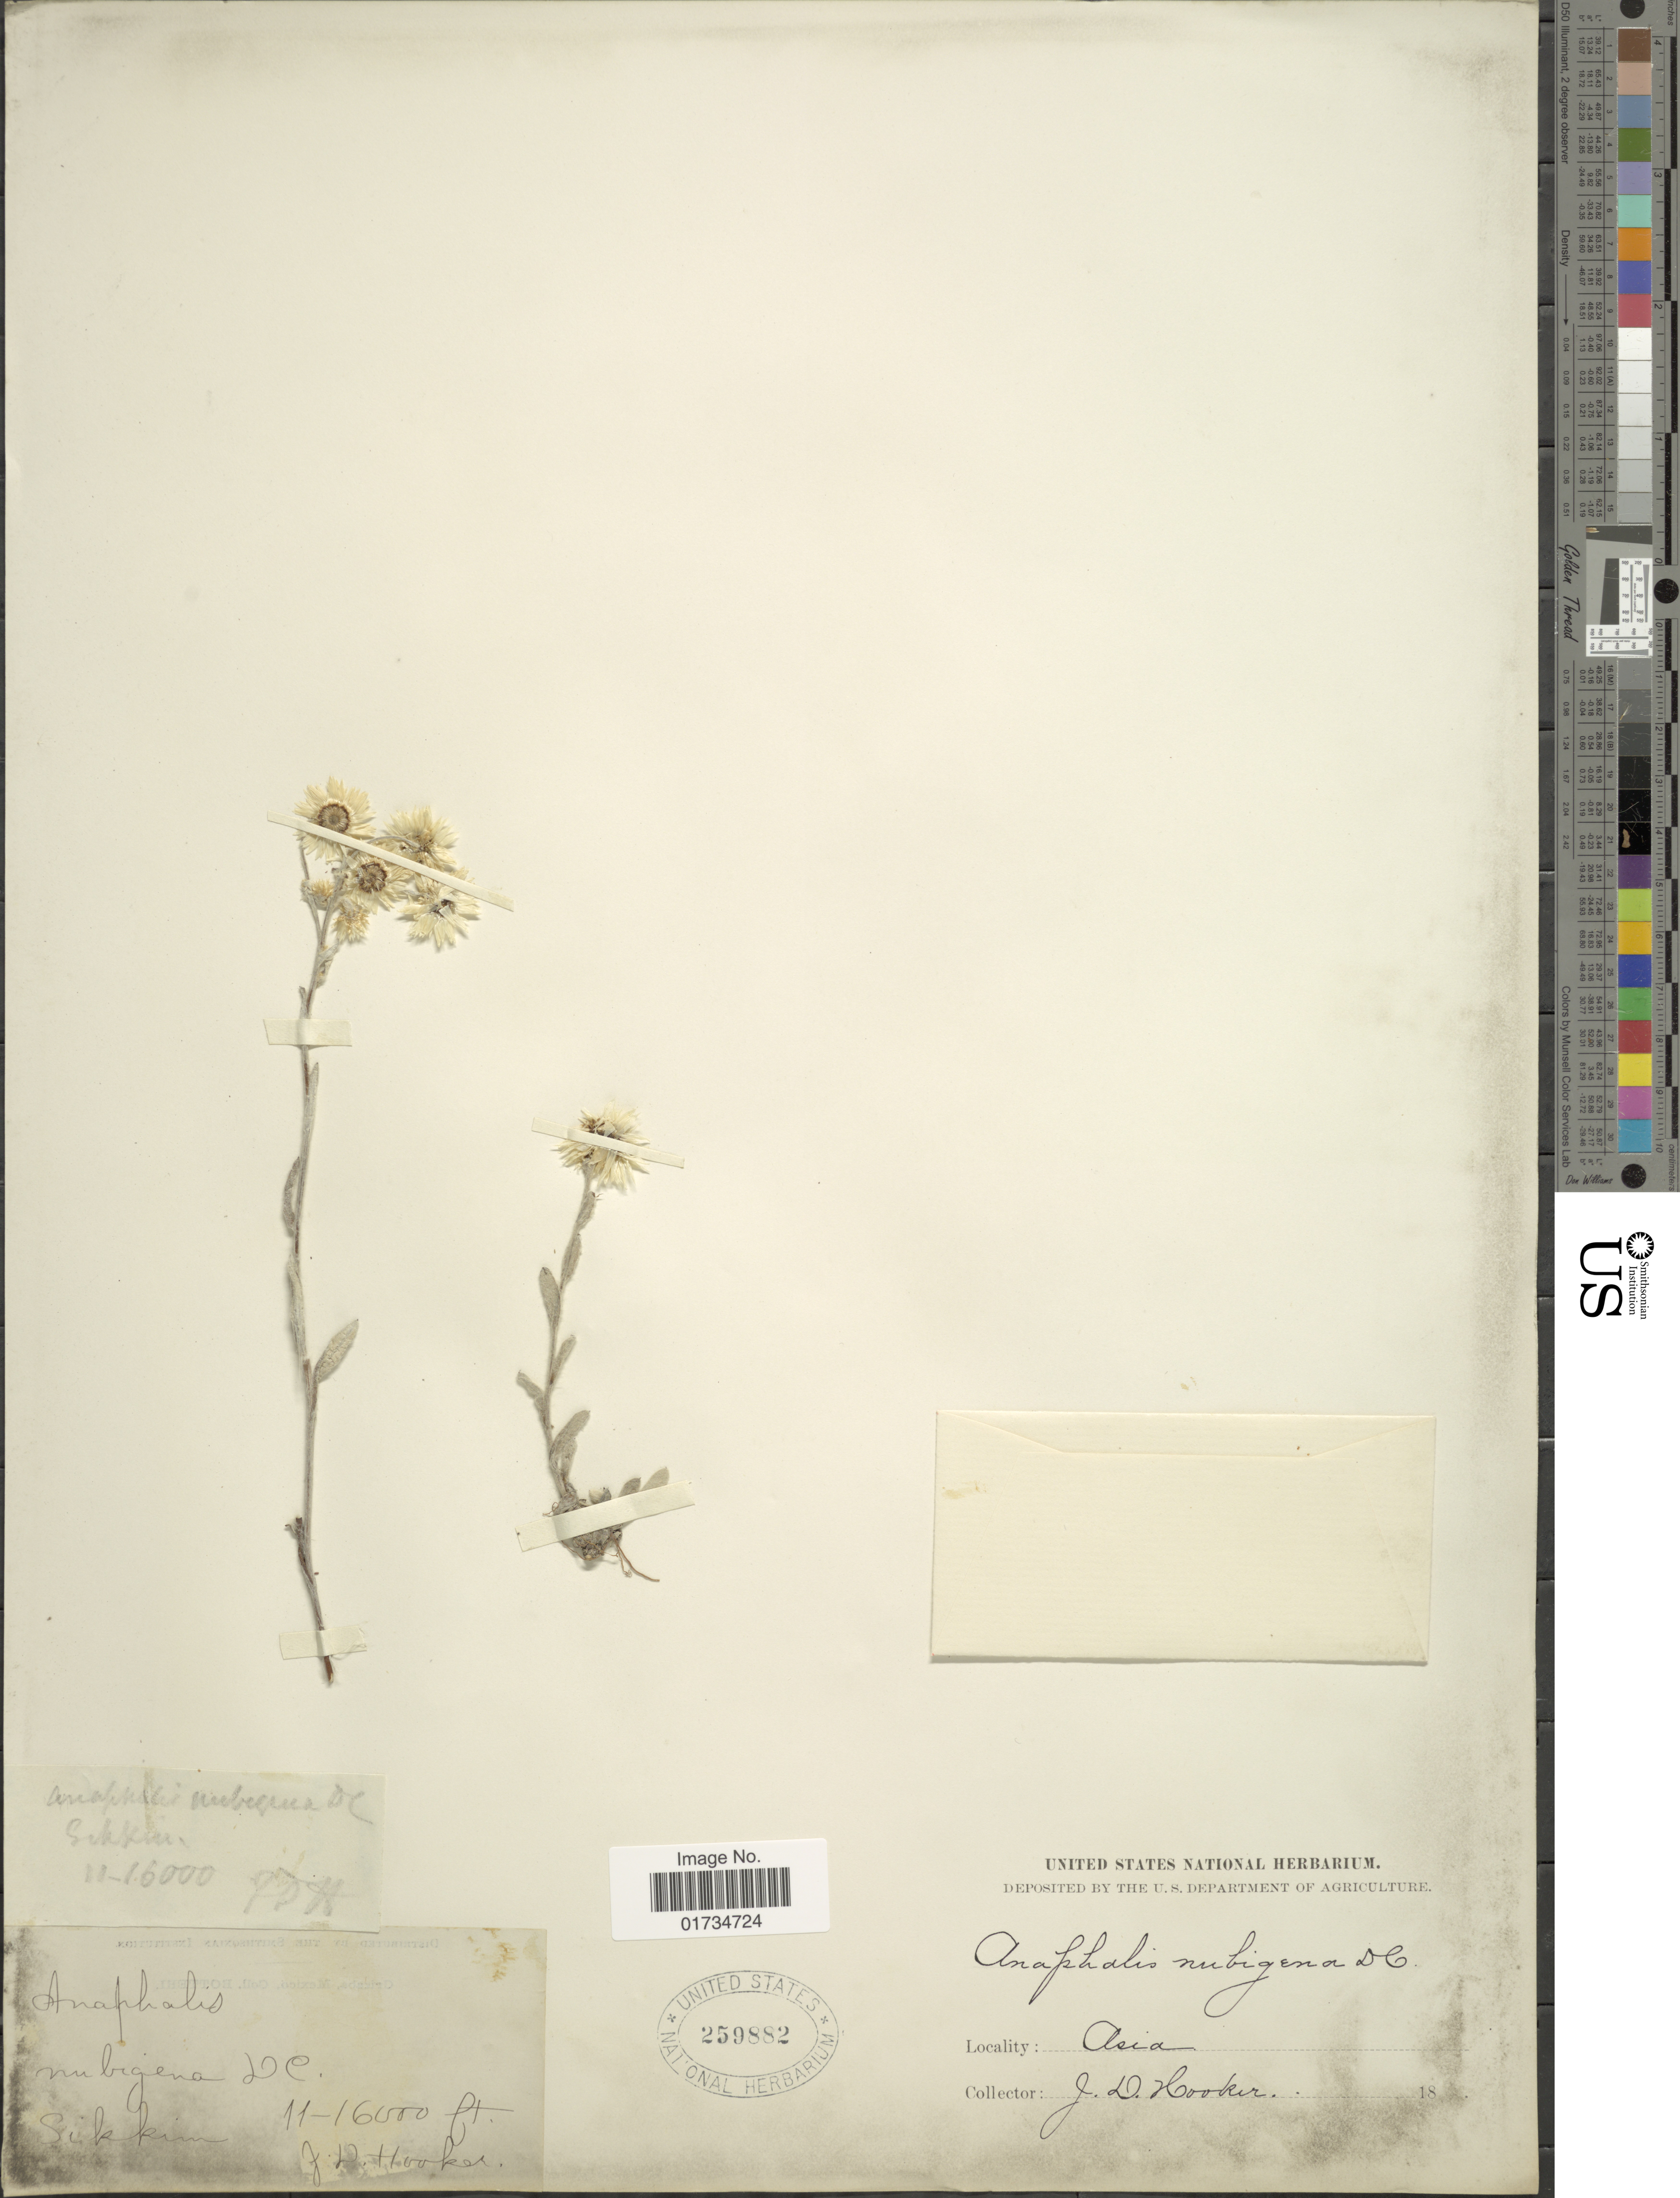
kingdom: Plantae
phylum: Tracheophyta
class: Magnoliopsida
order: Asterales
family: Asteraceae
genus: Anaphalis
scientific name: Anaphalis nubigena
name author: DC.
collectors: J. D. Hooker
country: India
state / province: Sikkim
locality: Asia. Sikkim.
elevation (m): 3353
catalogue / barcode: US 259882